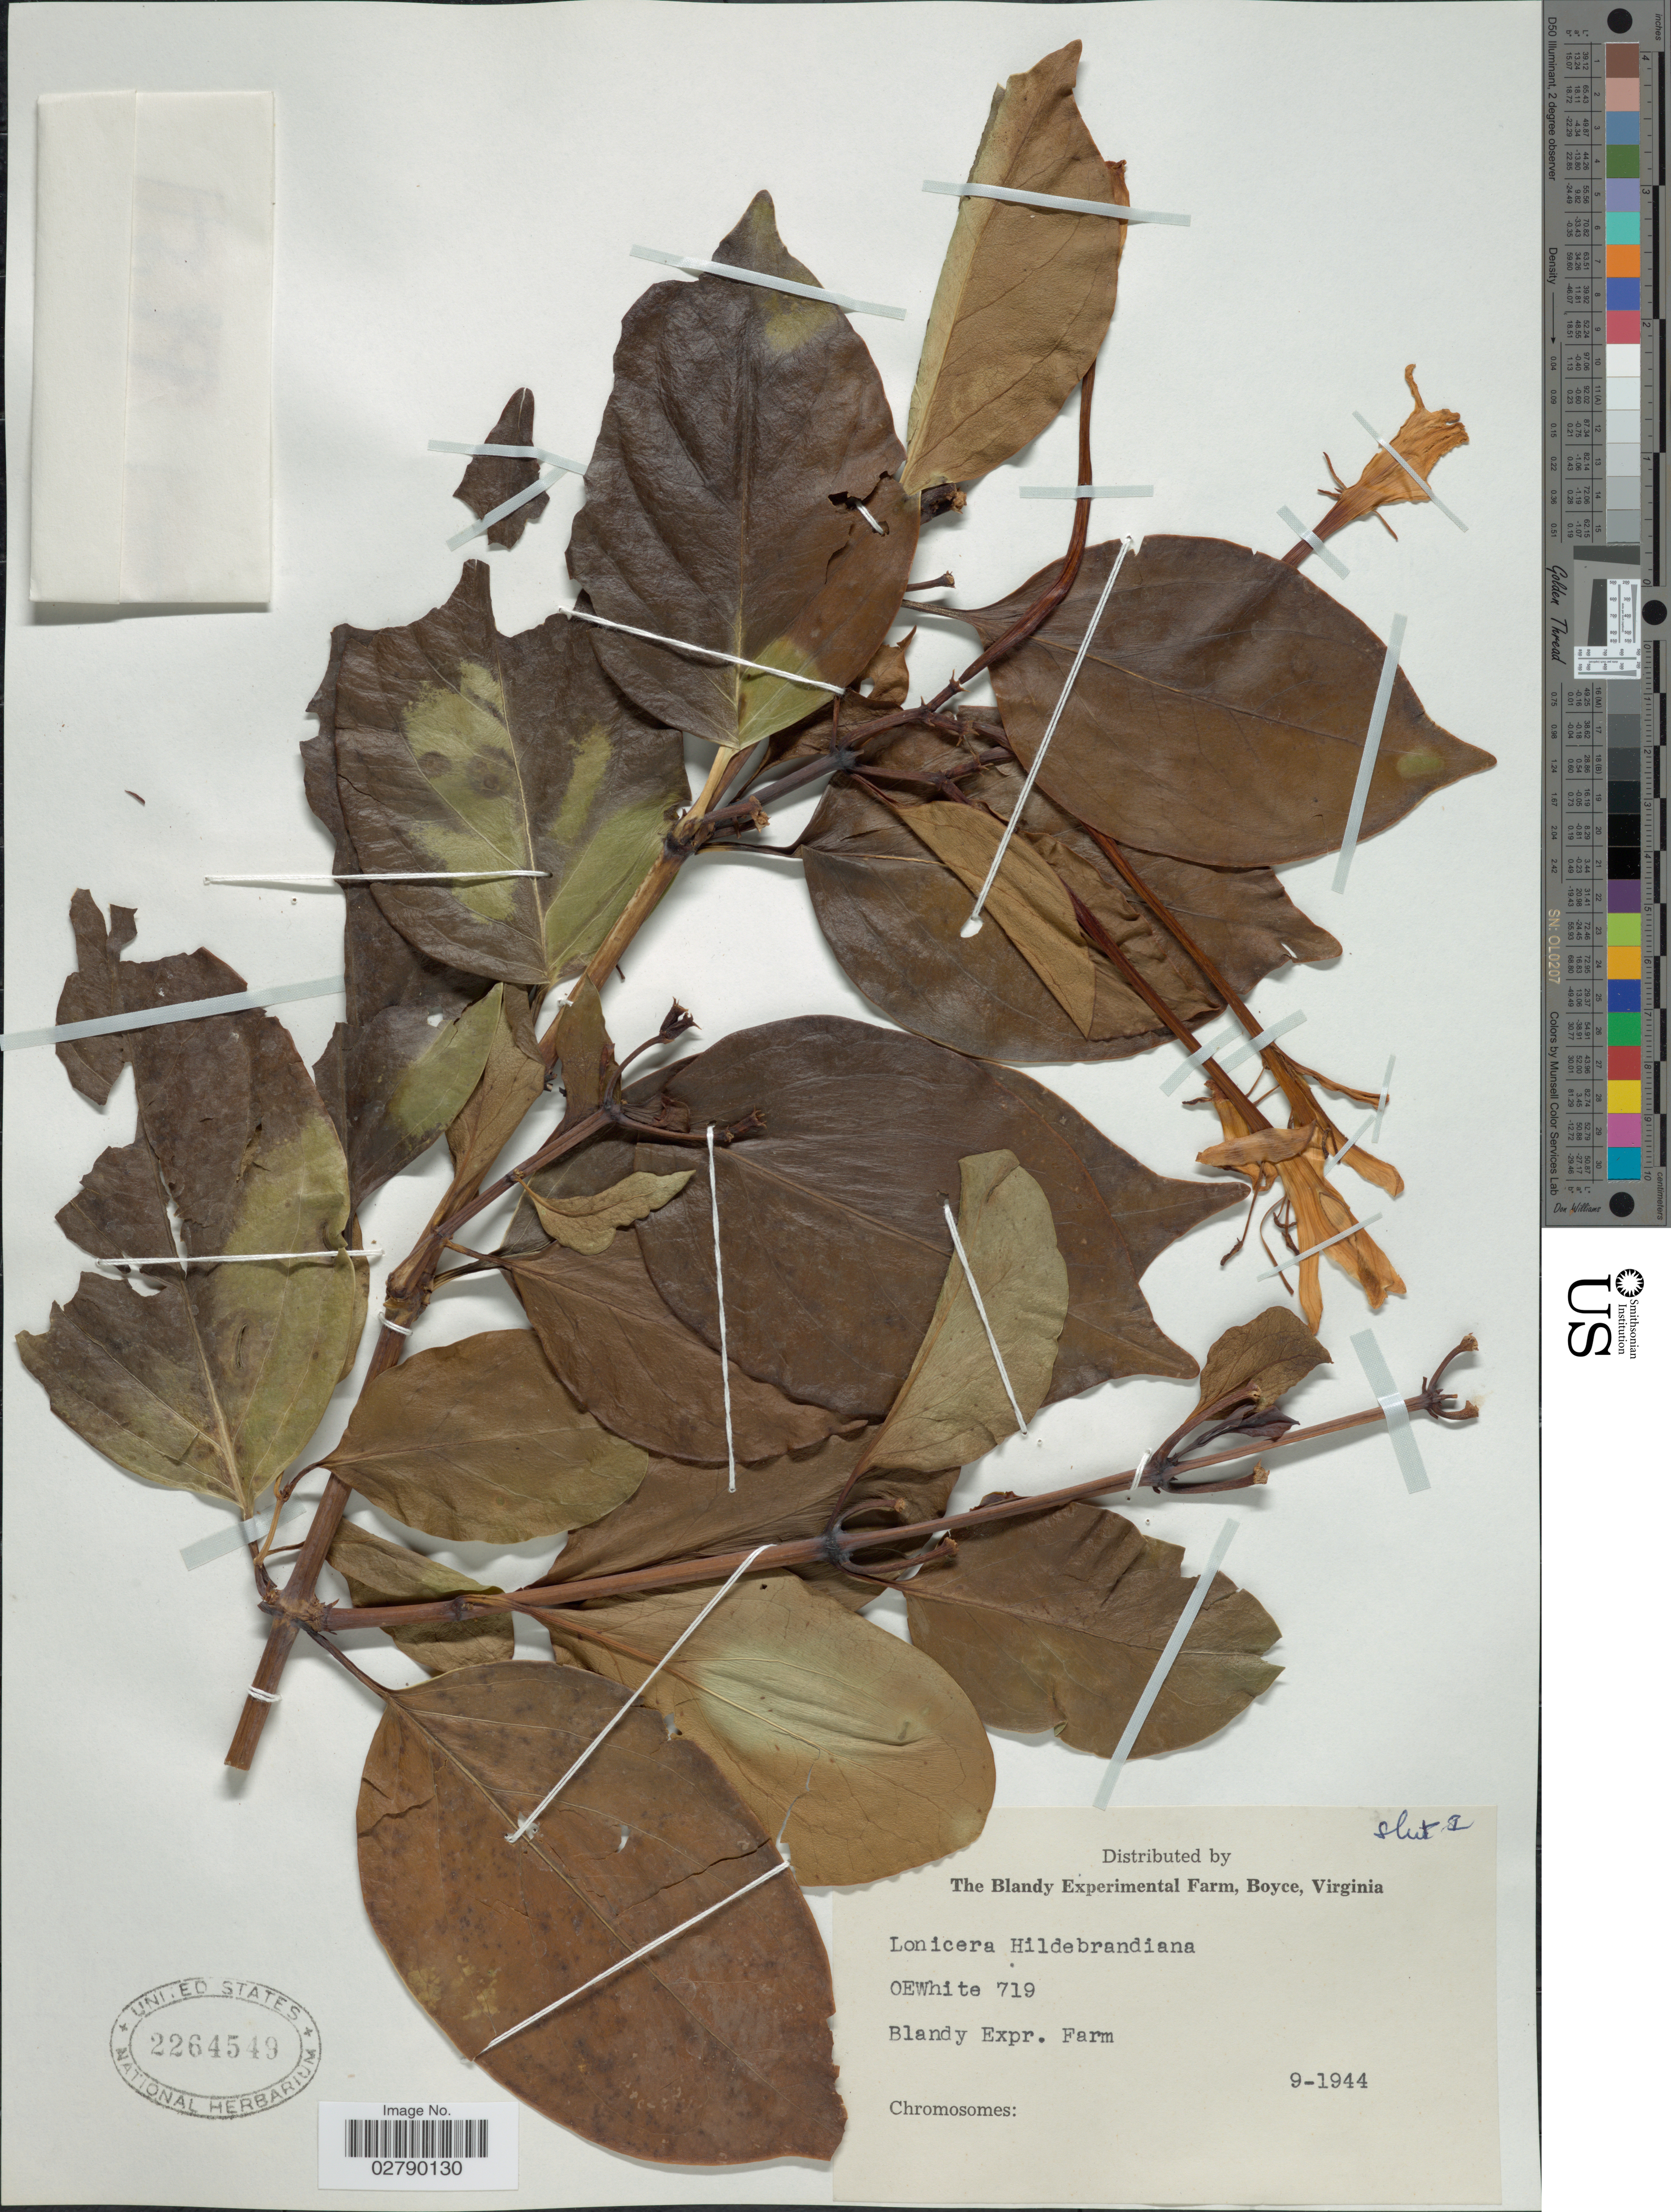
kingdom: Plantae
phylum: Tracheophyta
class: Magnoliopsida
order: Dipsacales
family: Caprifoliaceae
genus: Lonicera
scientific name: Lonicera hildebrandtiana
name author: Collett & Hemsl.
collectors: O. E. White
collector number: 719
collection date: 1944-09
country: United States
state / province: Virginia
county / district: Clarke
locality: Blandy Expr. Farm.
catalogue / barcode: US 2264549